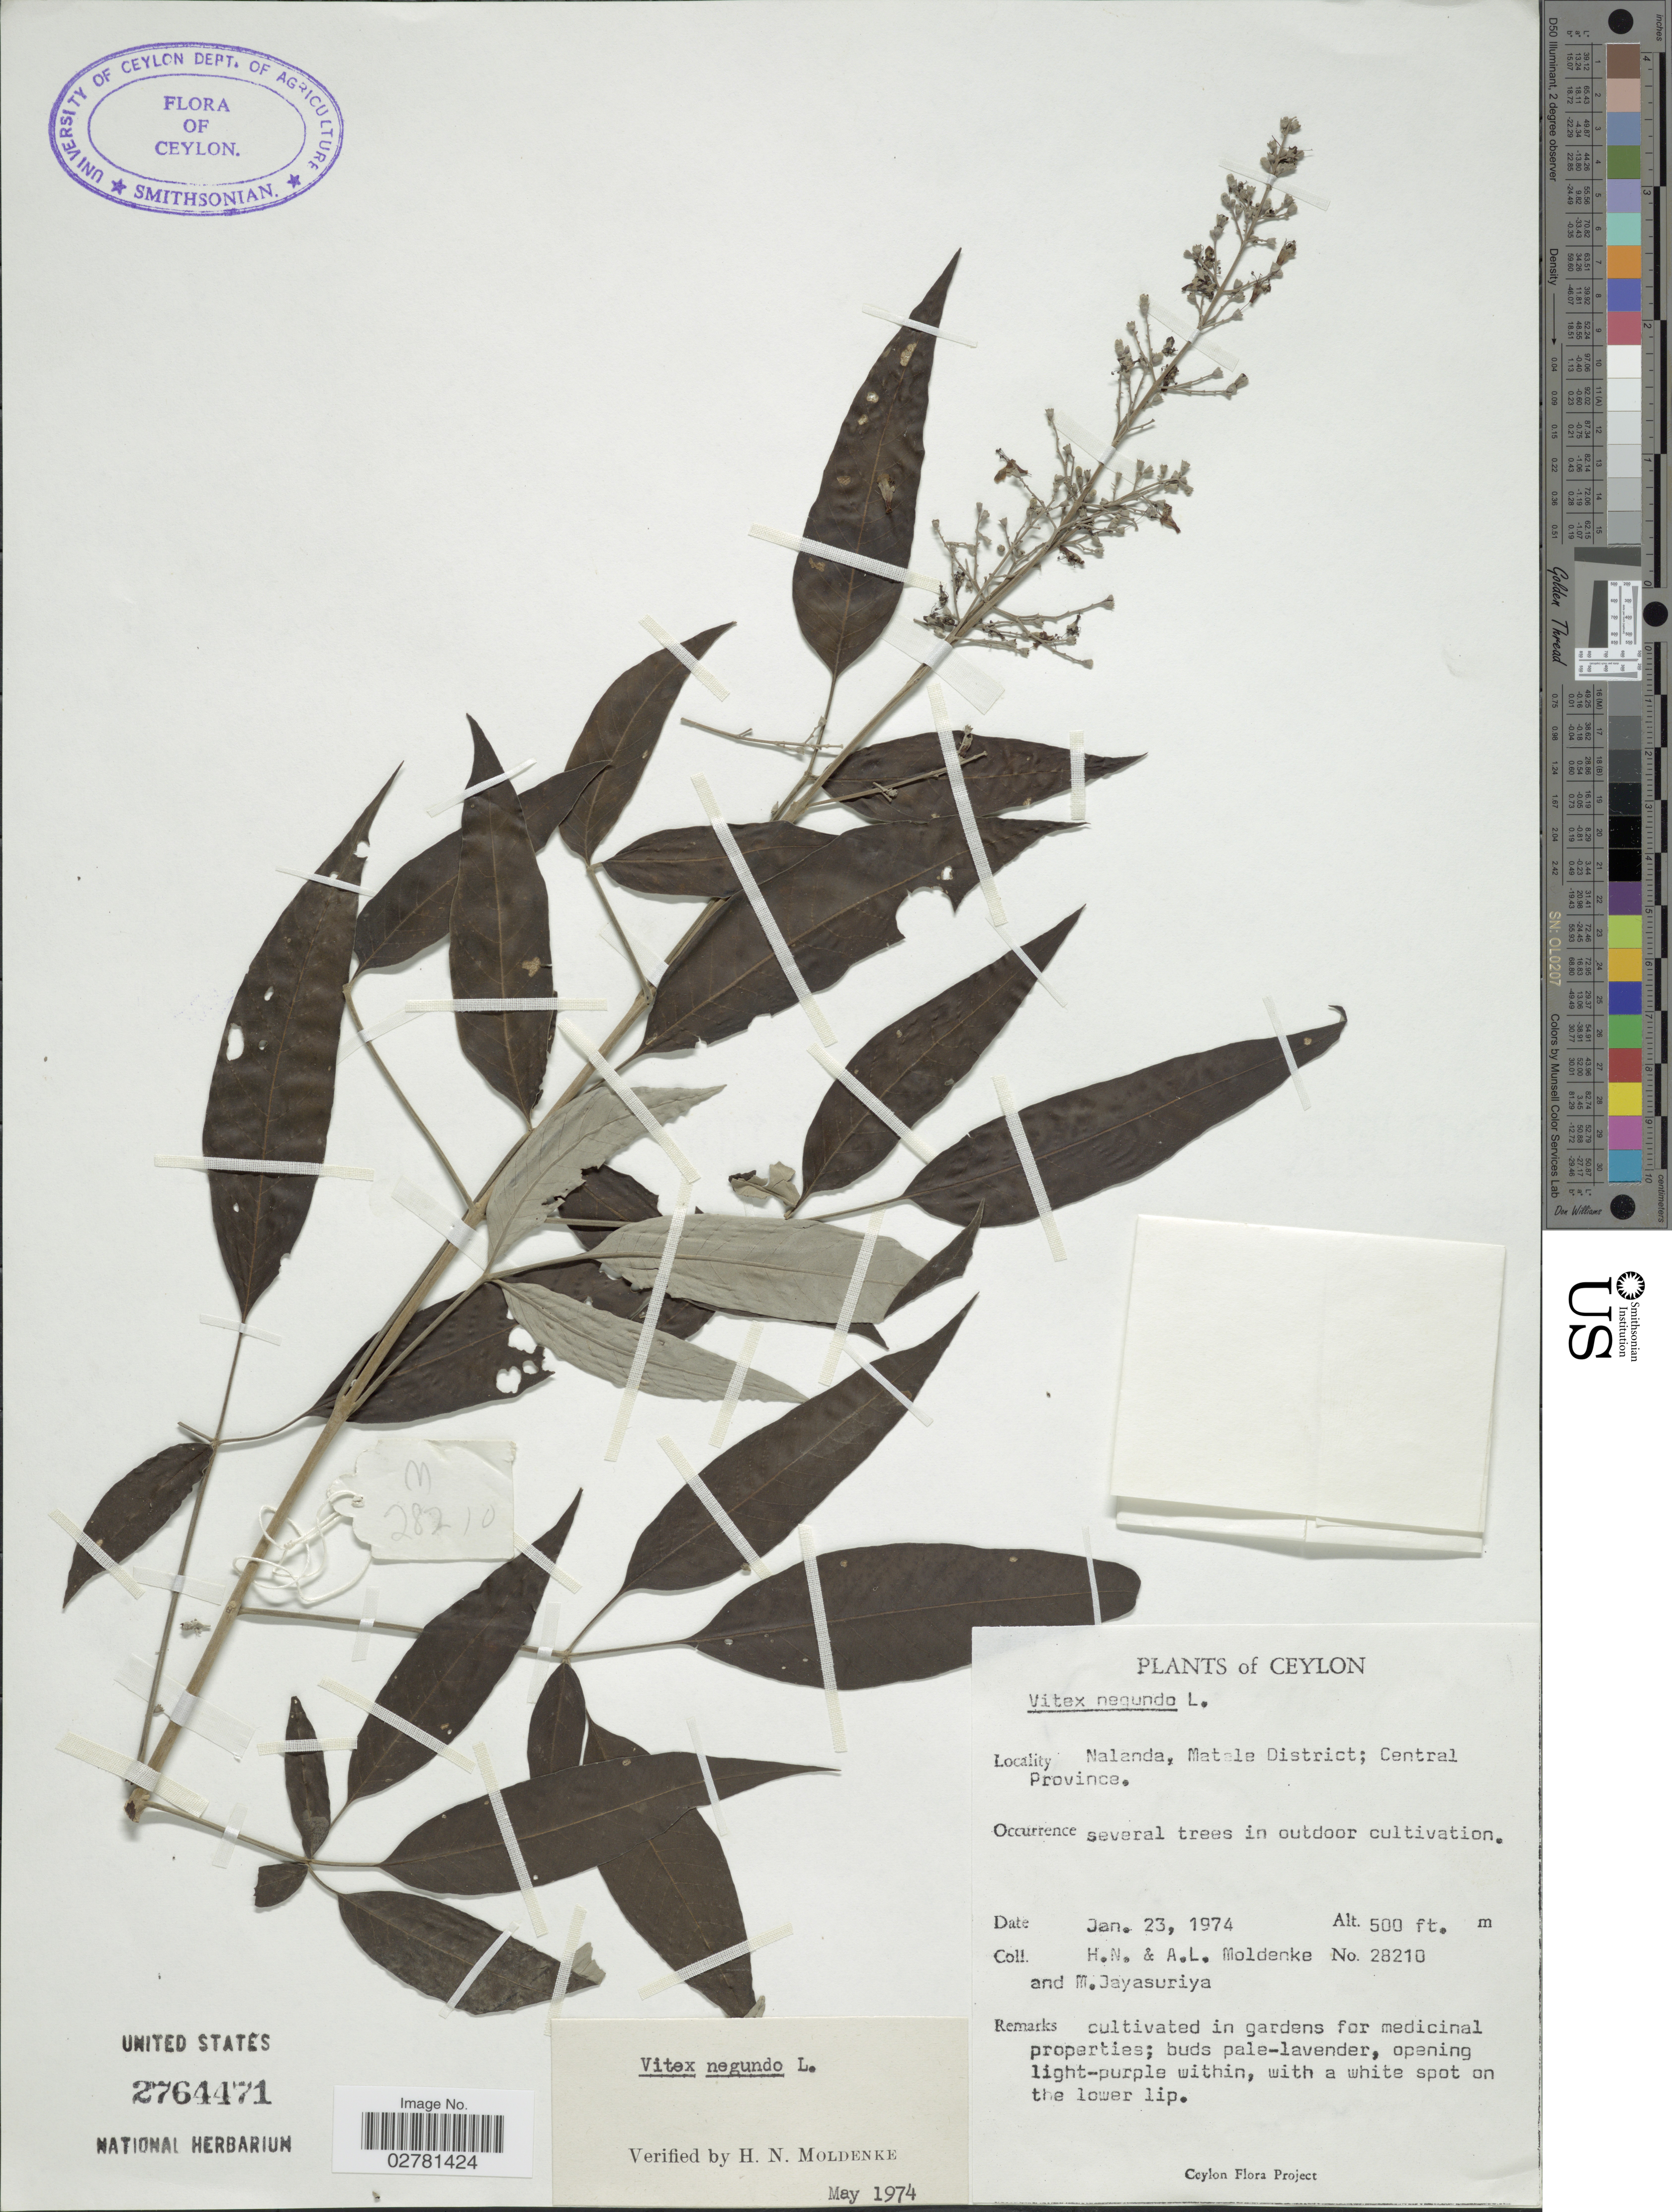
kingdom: Plantae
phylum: Tracheophyta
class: Magnoliopsida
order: Lamiales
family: Lamiaceae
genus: Vitex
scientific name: Vitex negundo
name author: L.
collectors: H. N. Moldenke, A. L. Moldenke & M. Jayasuriya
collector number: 28210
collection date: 1974-01-23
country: Sri Lanka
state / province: Central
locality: Ceylon. Nalanda, Matale District.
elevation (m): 152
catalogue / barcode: US 2764471